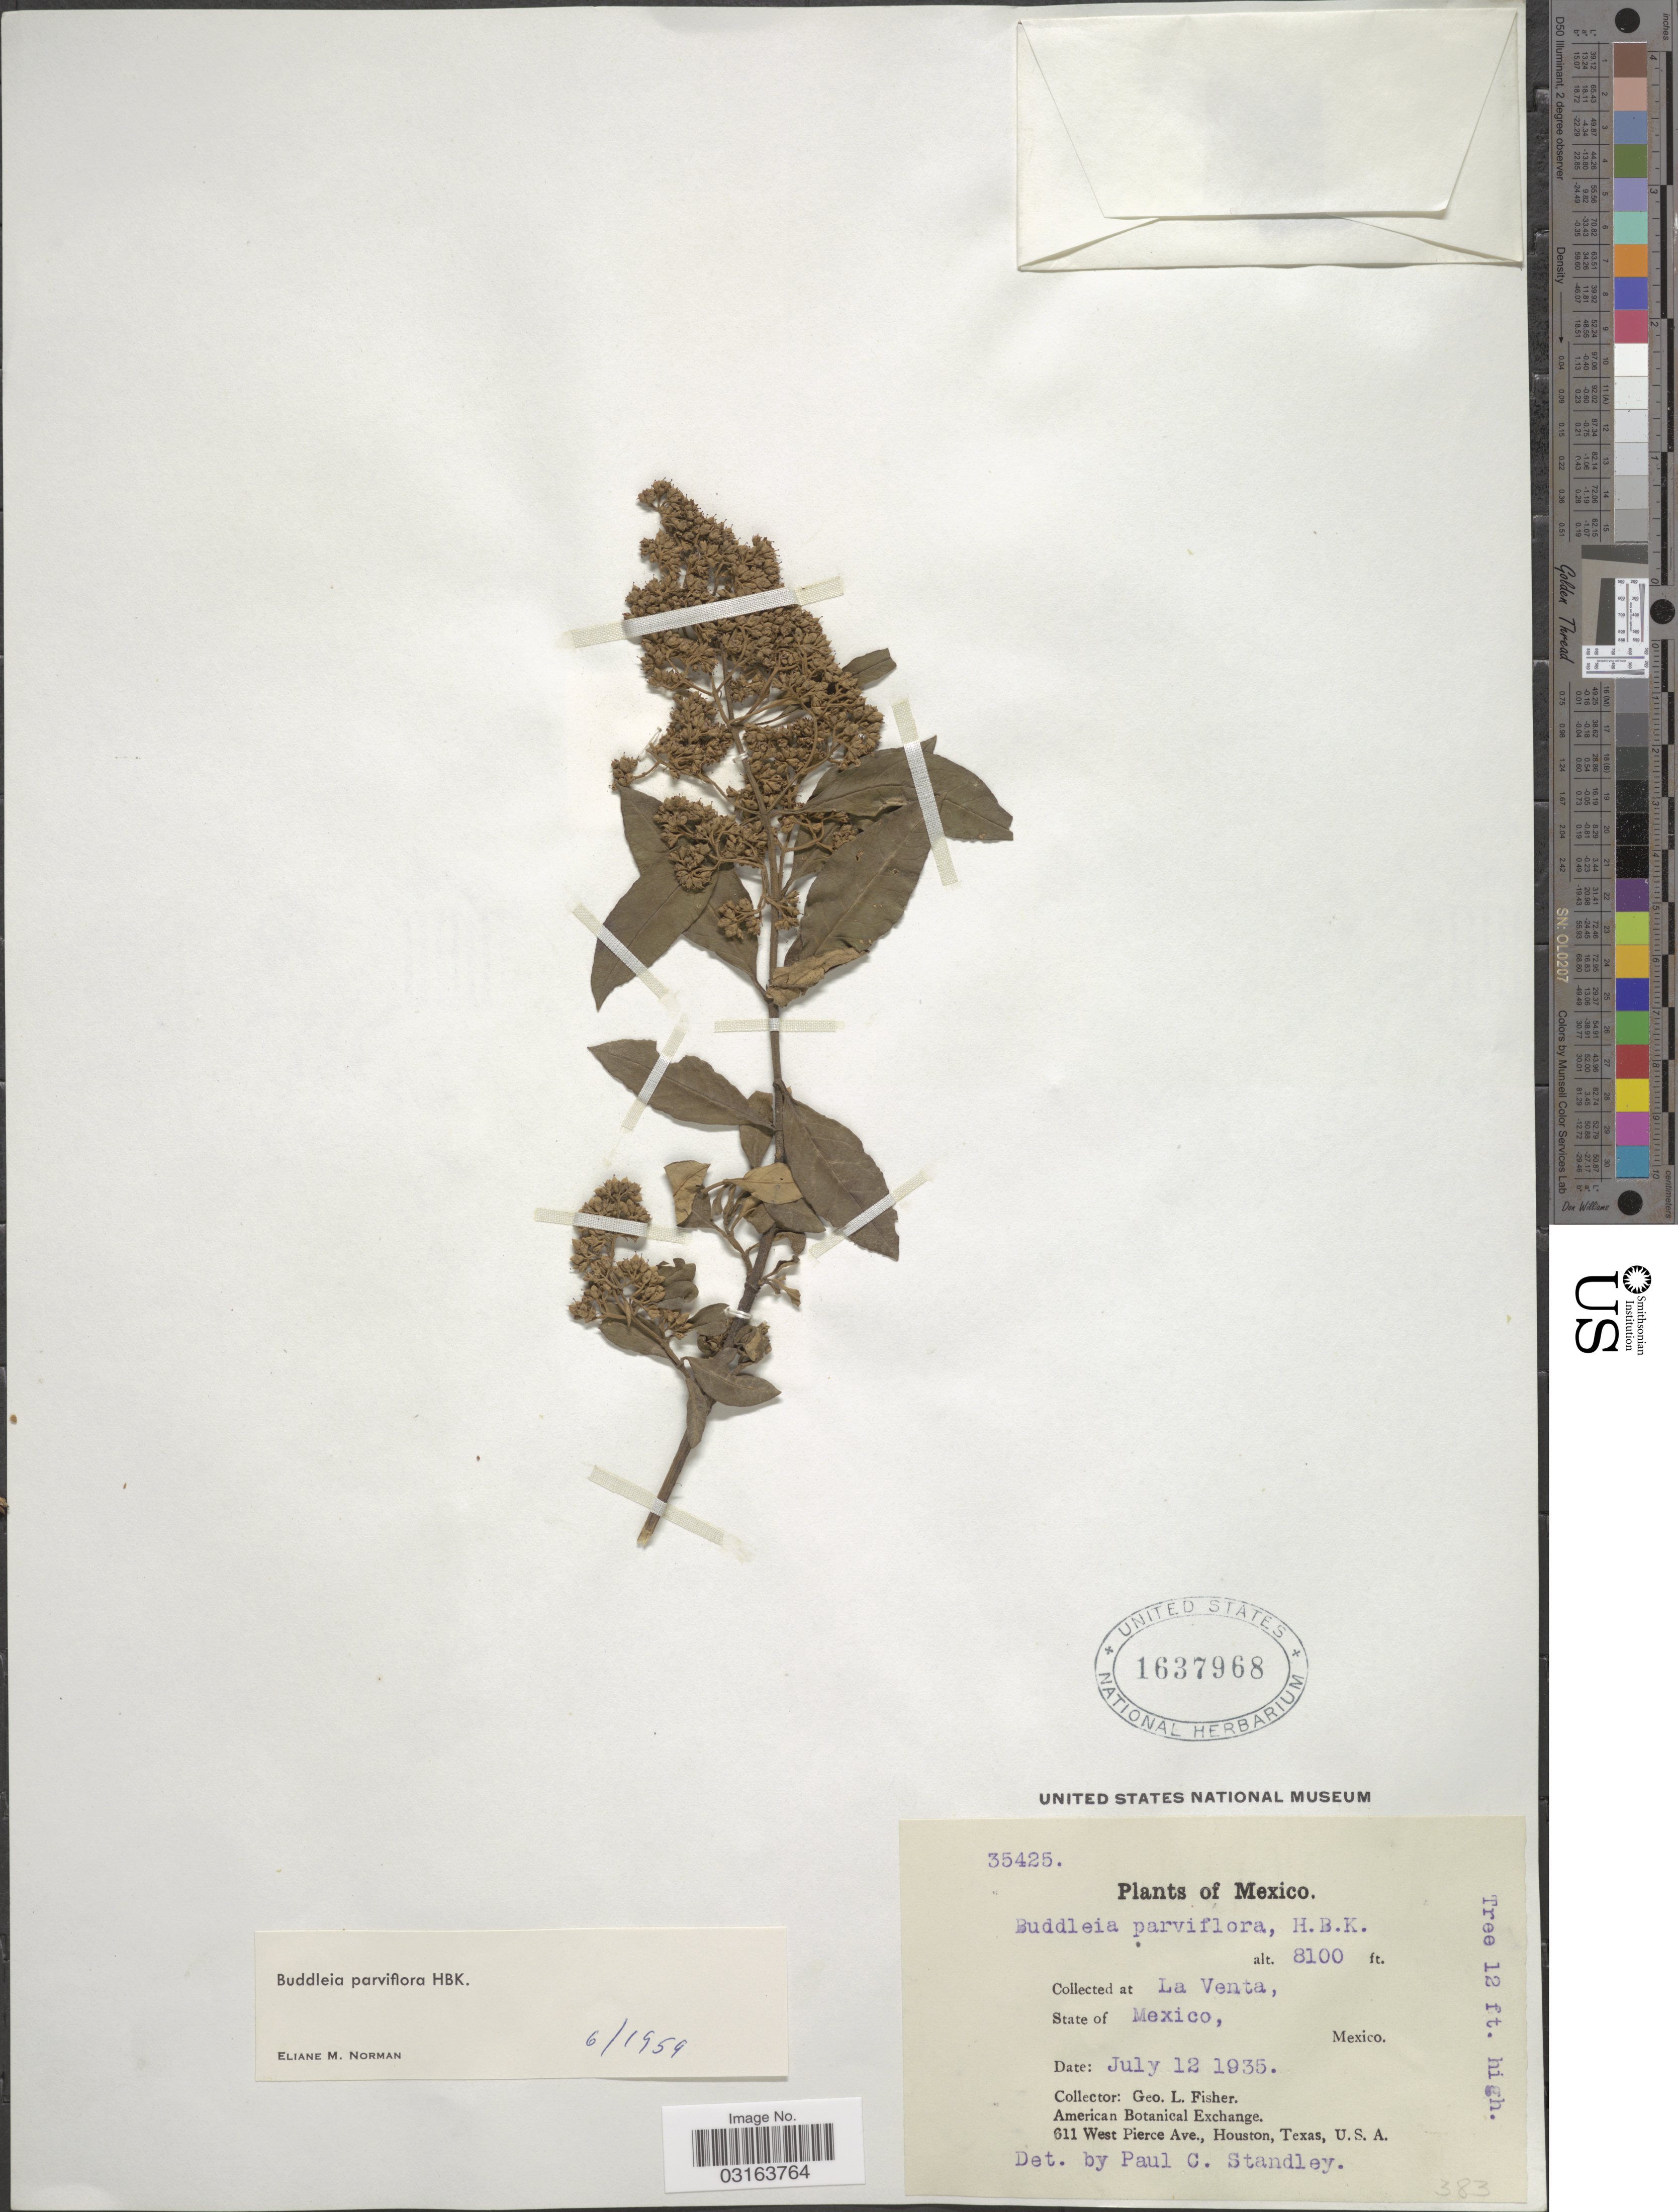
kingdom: Plantae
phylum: Tracheophyta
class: Magnoliopsida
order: Lamiales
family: Scrophulariaceae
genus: Buddleja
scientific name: Buddleja parviflora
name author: Kunth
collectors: G. L. Fisher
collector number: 35425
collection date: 1935-07-12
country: Mexico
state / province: México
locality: La Venta.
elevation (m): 2469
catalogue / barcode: US 1637968